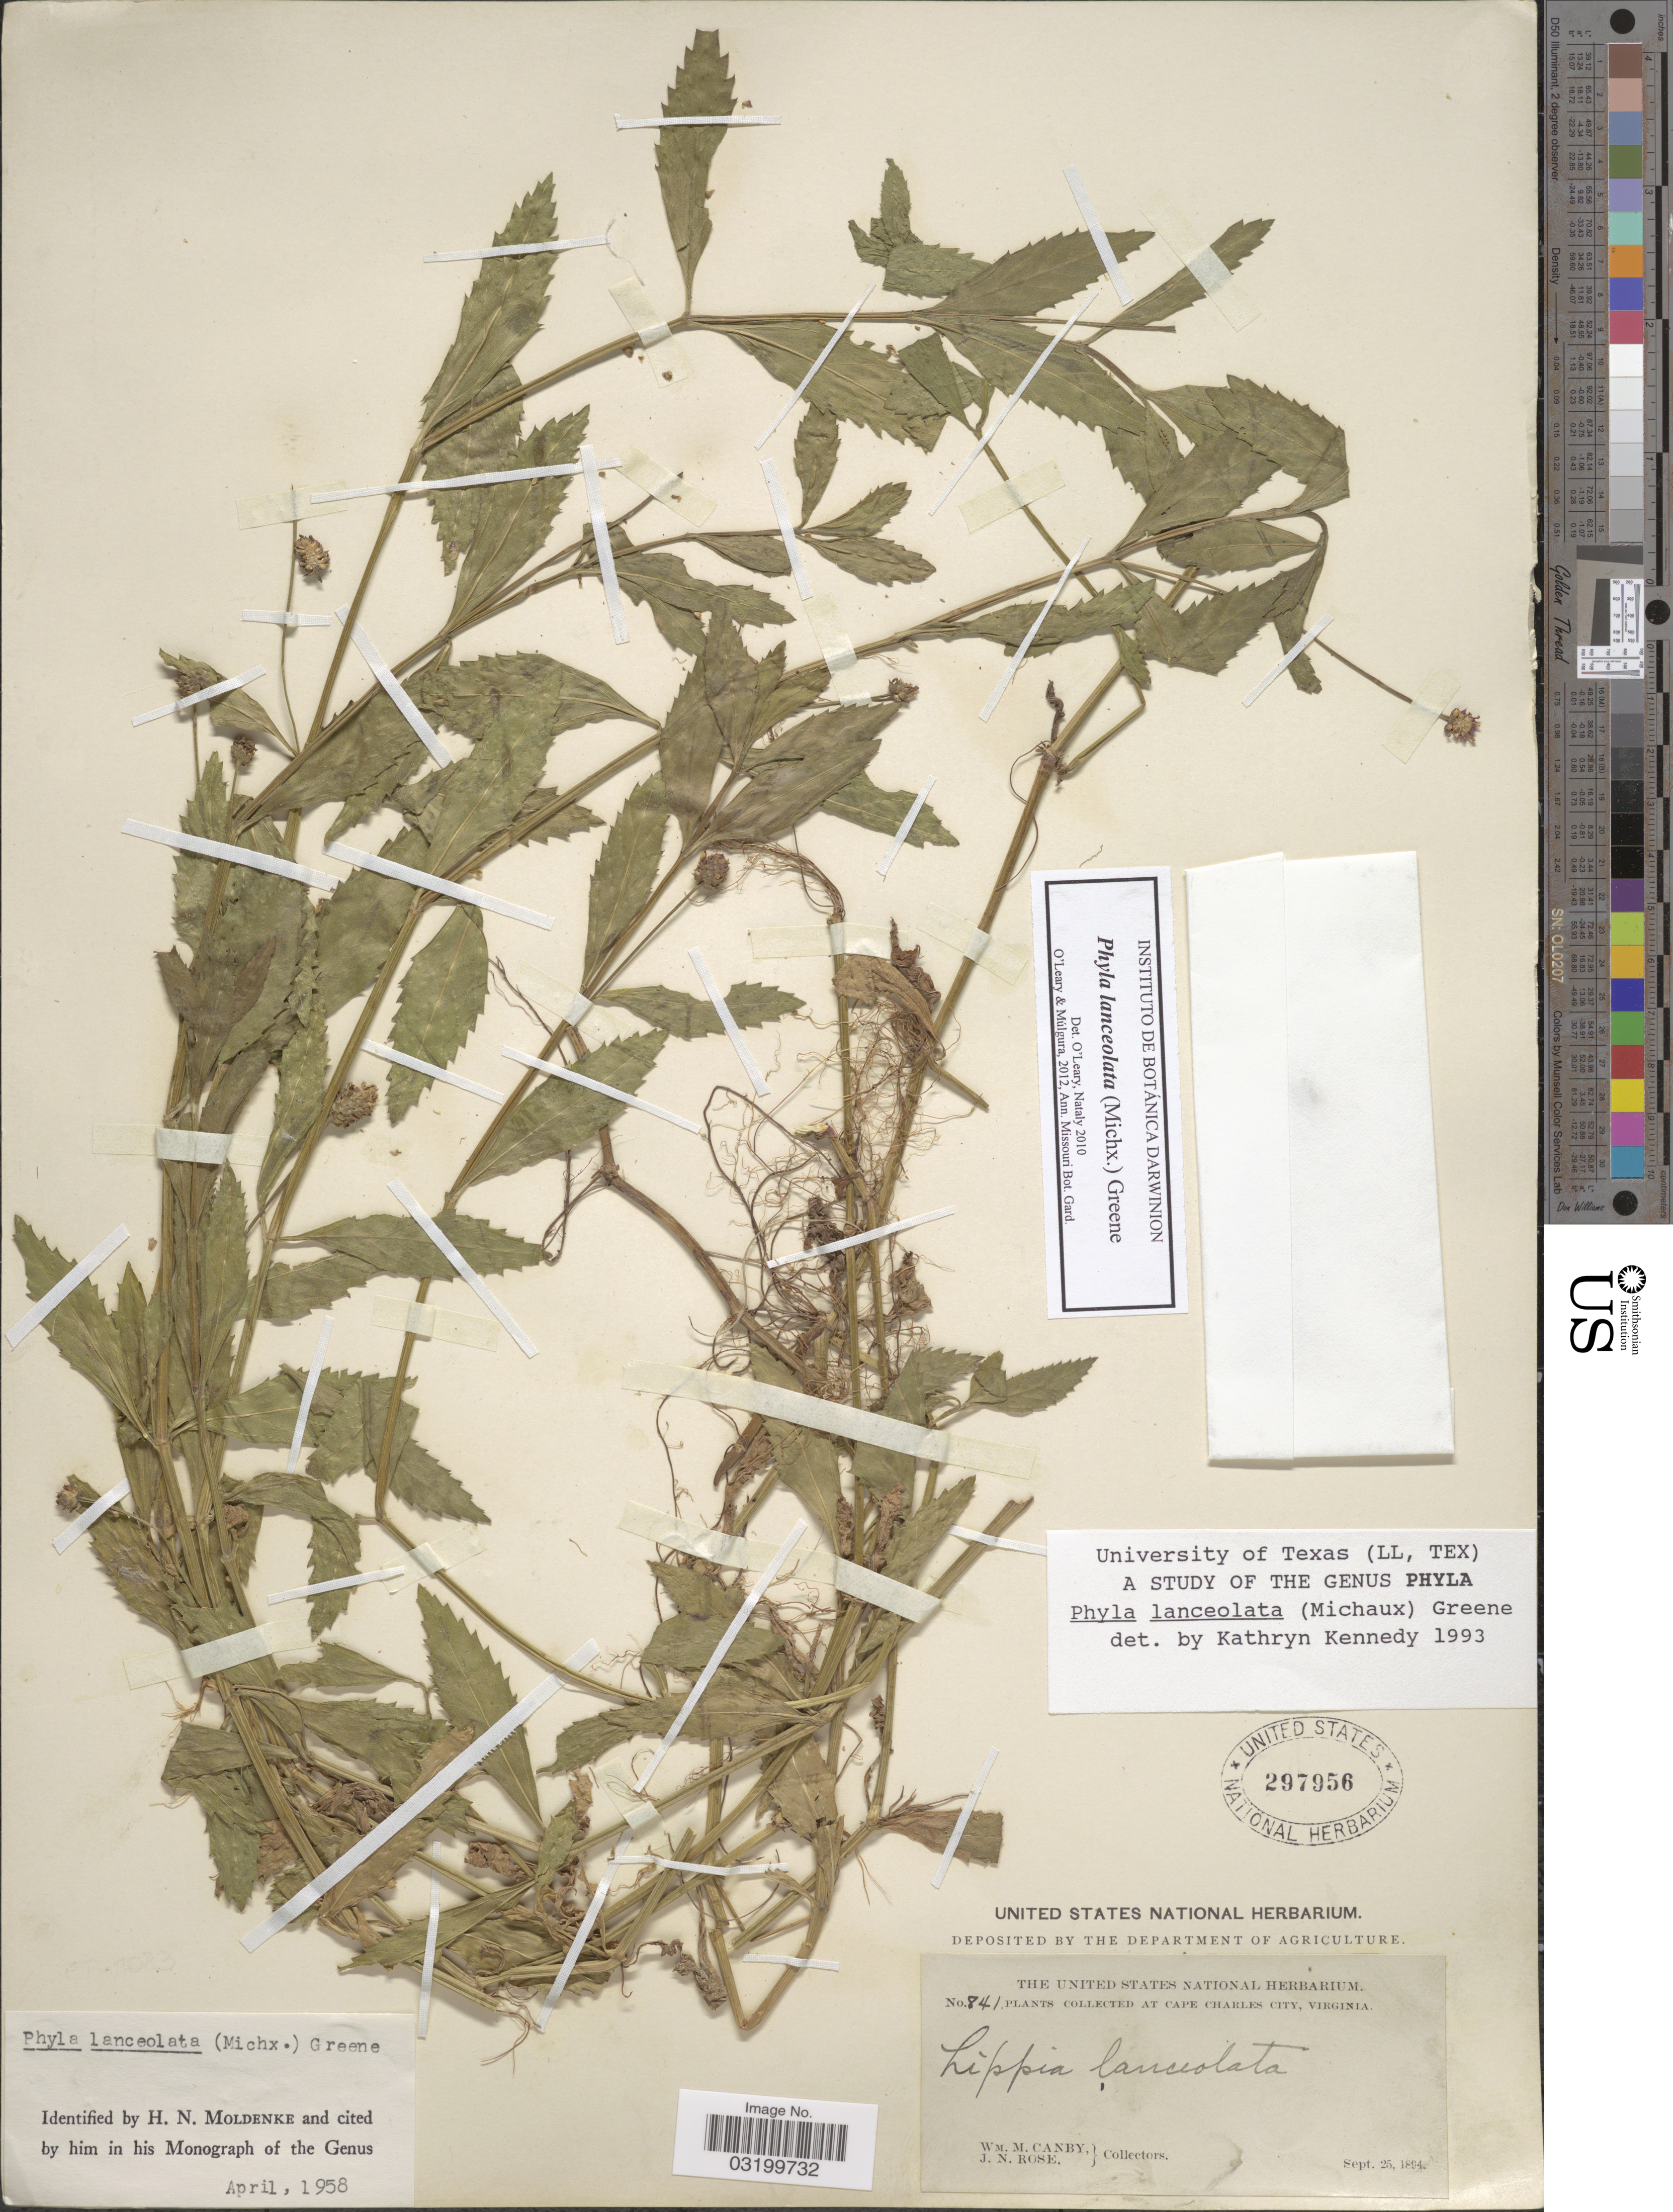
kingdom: Plantae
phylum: Tracheophyta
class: Magnoliopsida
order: Lamiales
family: Verbenaceae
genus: Phyla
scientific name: Phyla lanceolata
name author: (Michx.) Greene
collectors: W. M. Canby & J. N. Rose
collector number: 841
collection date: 1894-09-25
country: United States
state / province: Virginia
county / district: Charles City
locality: At Cape Charles City.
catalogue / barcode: US 297956